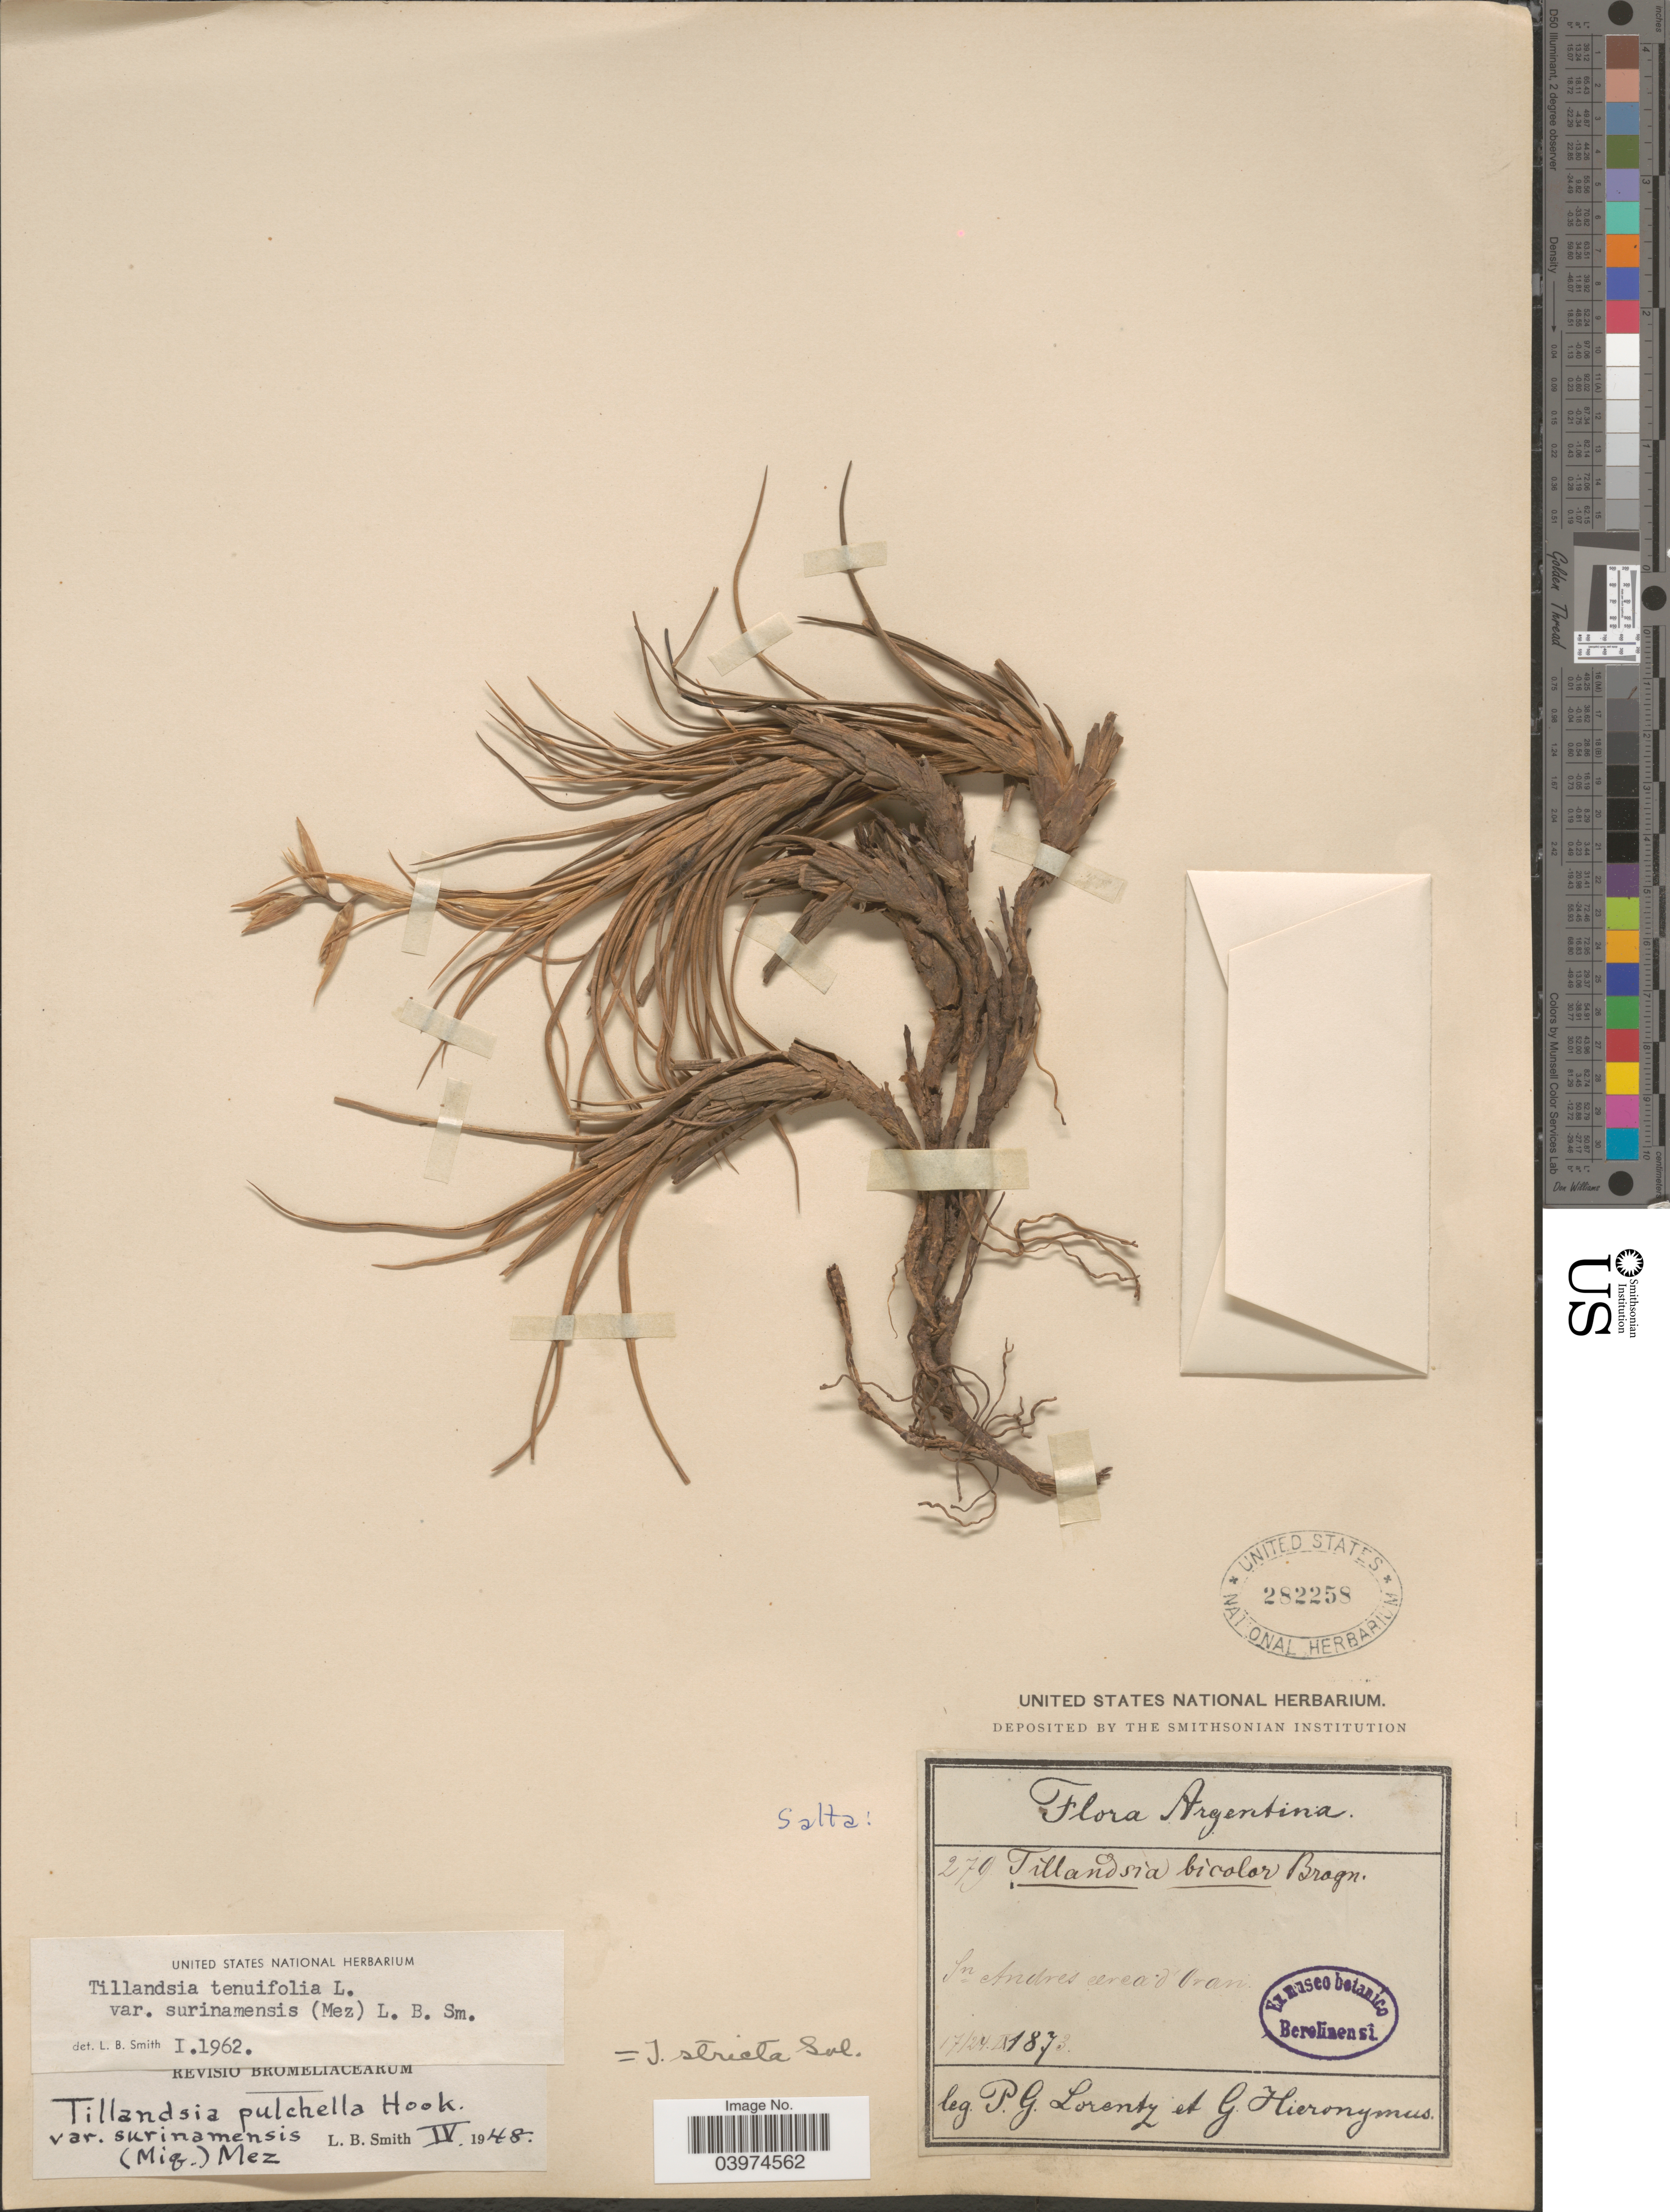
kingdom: Plantae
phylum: Tracheophyta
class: Liliopsida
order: Poales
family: Bromeliaceae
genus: Tillandsia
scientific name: Tillandsia tenuifolia var. surinamensis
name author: (Mez) L.B. Sm.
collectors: P. G. Lorentz & G. H. Hieronymus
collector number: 279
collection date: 1873-09-17/1873-09-24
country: Argentina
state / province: Salta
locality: In Andres cerca d'Oran.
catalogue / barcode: US 282258